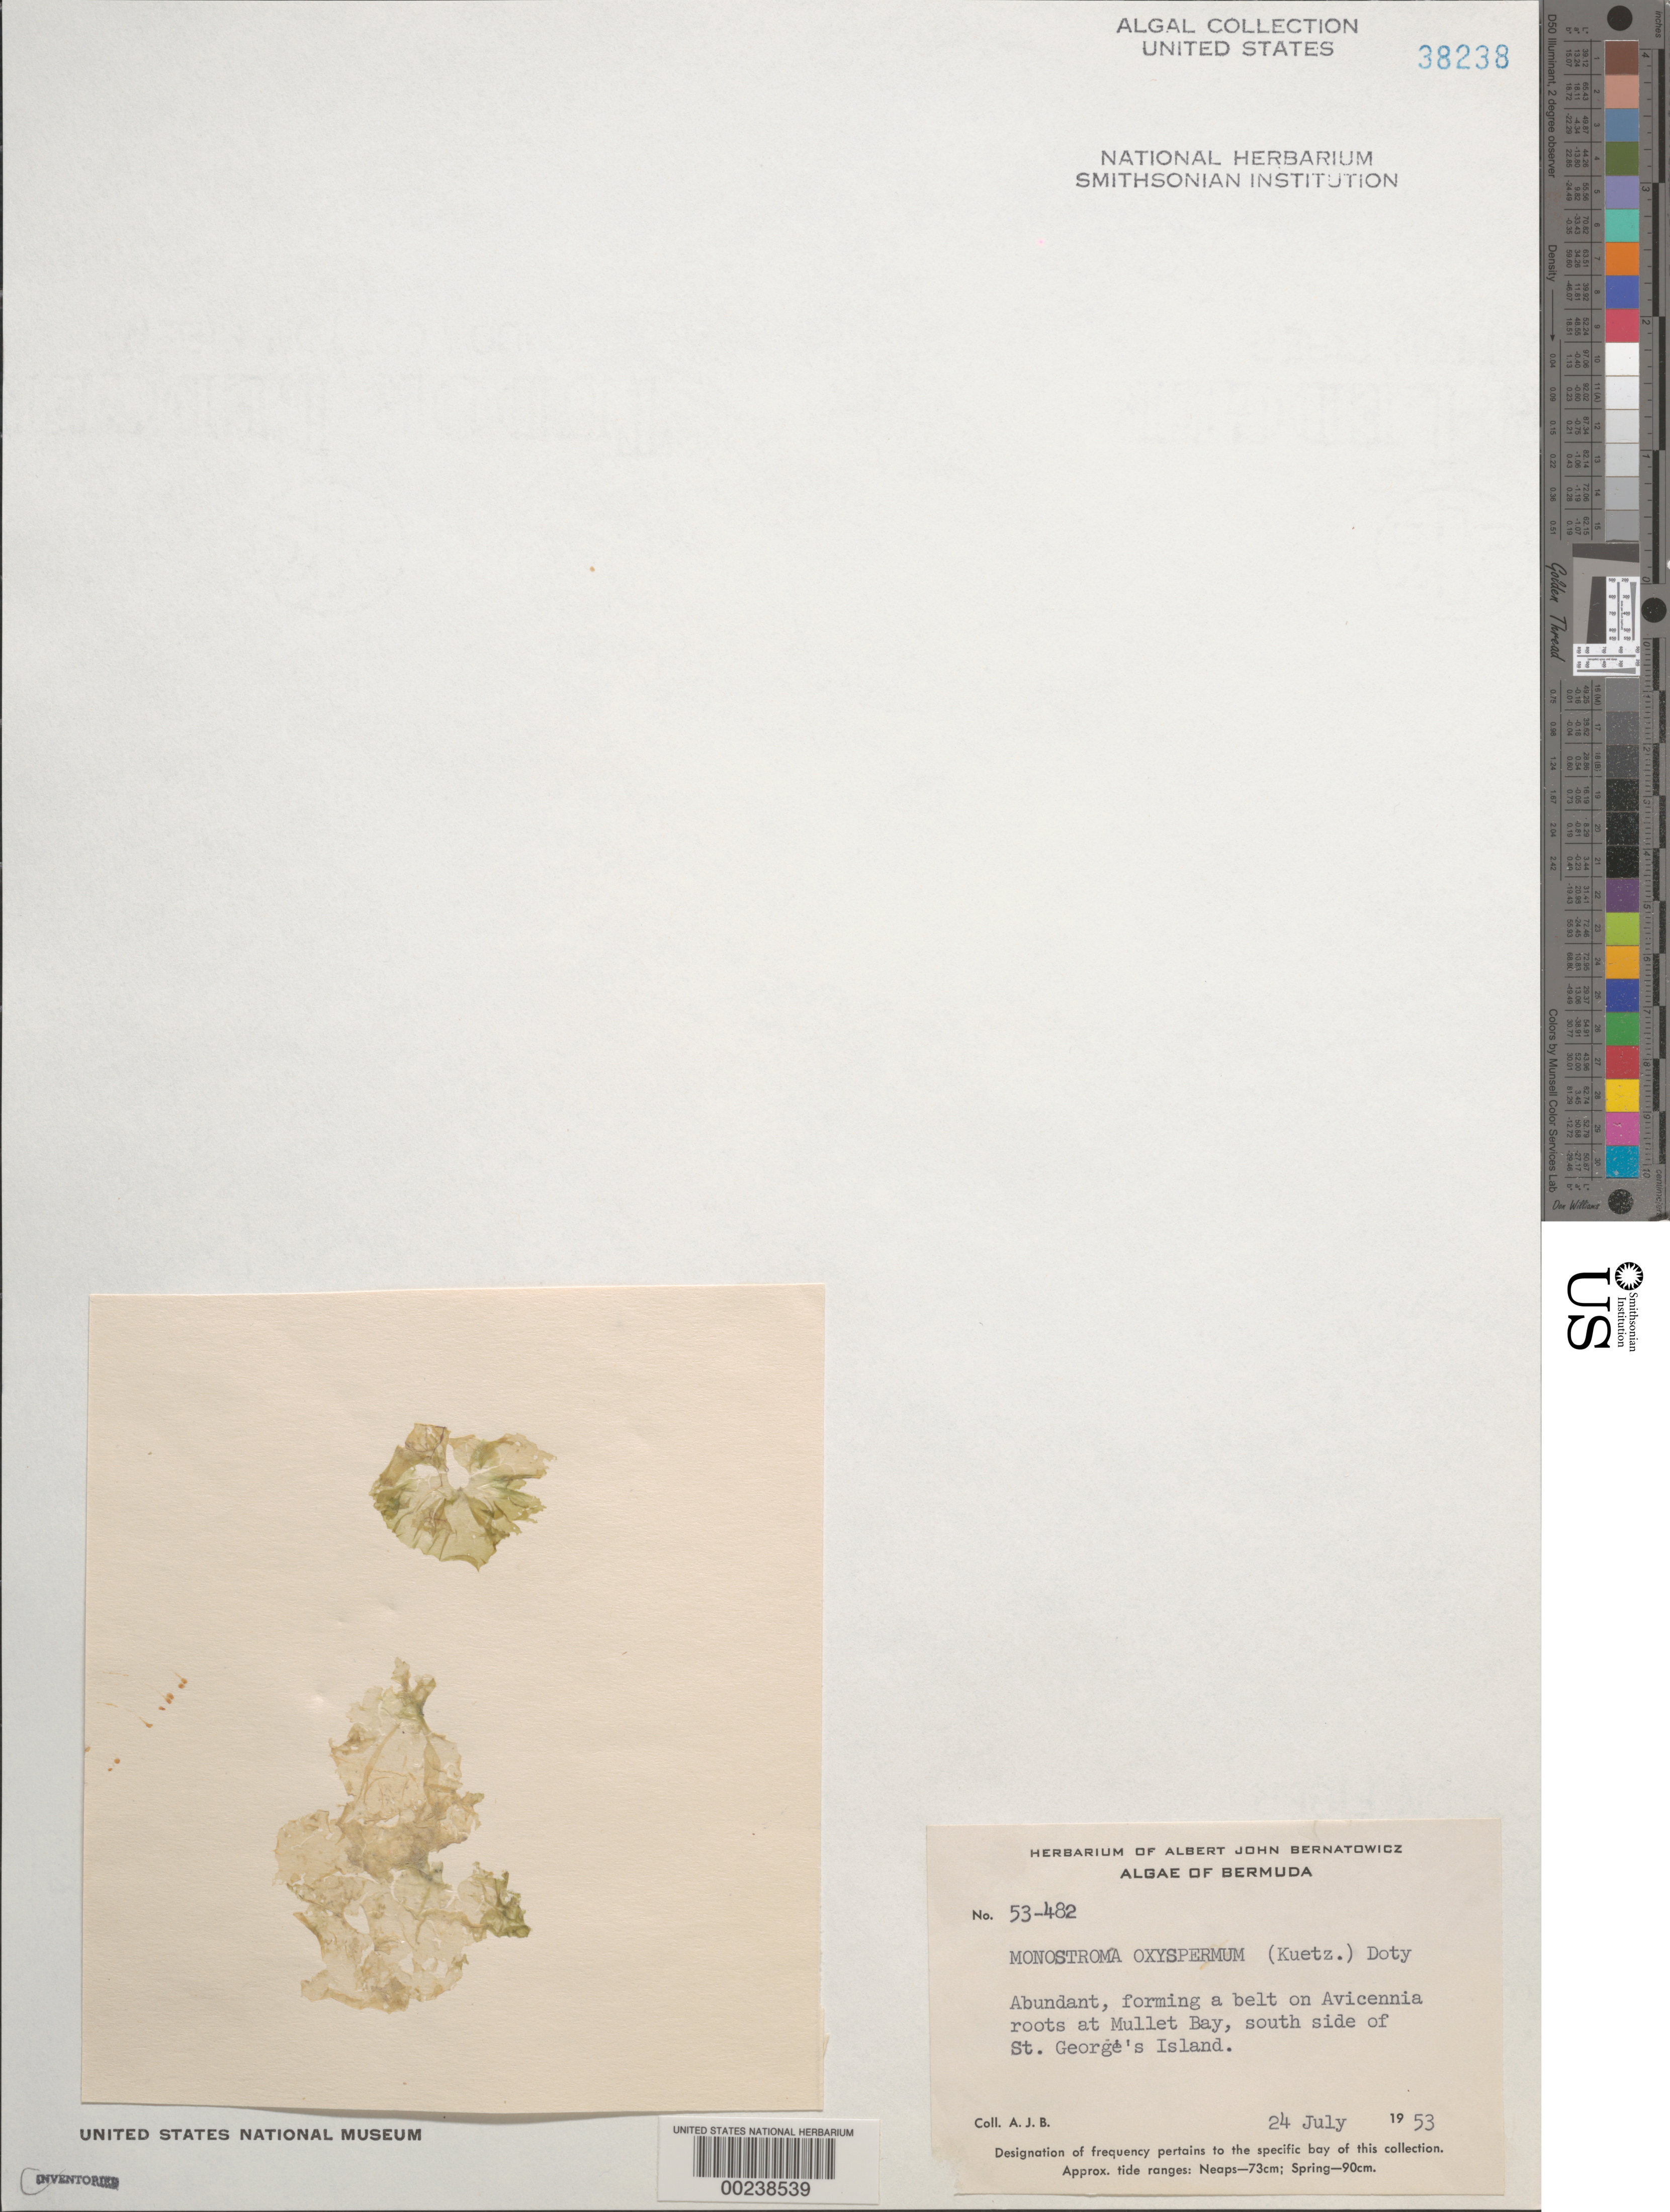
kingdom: Plantae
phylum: Chlorophyta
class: Ulvophyceae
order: Ulvales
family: Gayraliaceae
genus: Gayralia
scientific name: Gayralia oxysperma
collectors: A. Bernatowicz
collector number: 53-482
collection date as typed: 24 Jul 1953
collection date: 1953-07-24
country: Bermuda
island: St. George's Island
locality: Mullet Bay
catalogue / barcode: US 38238